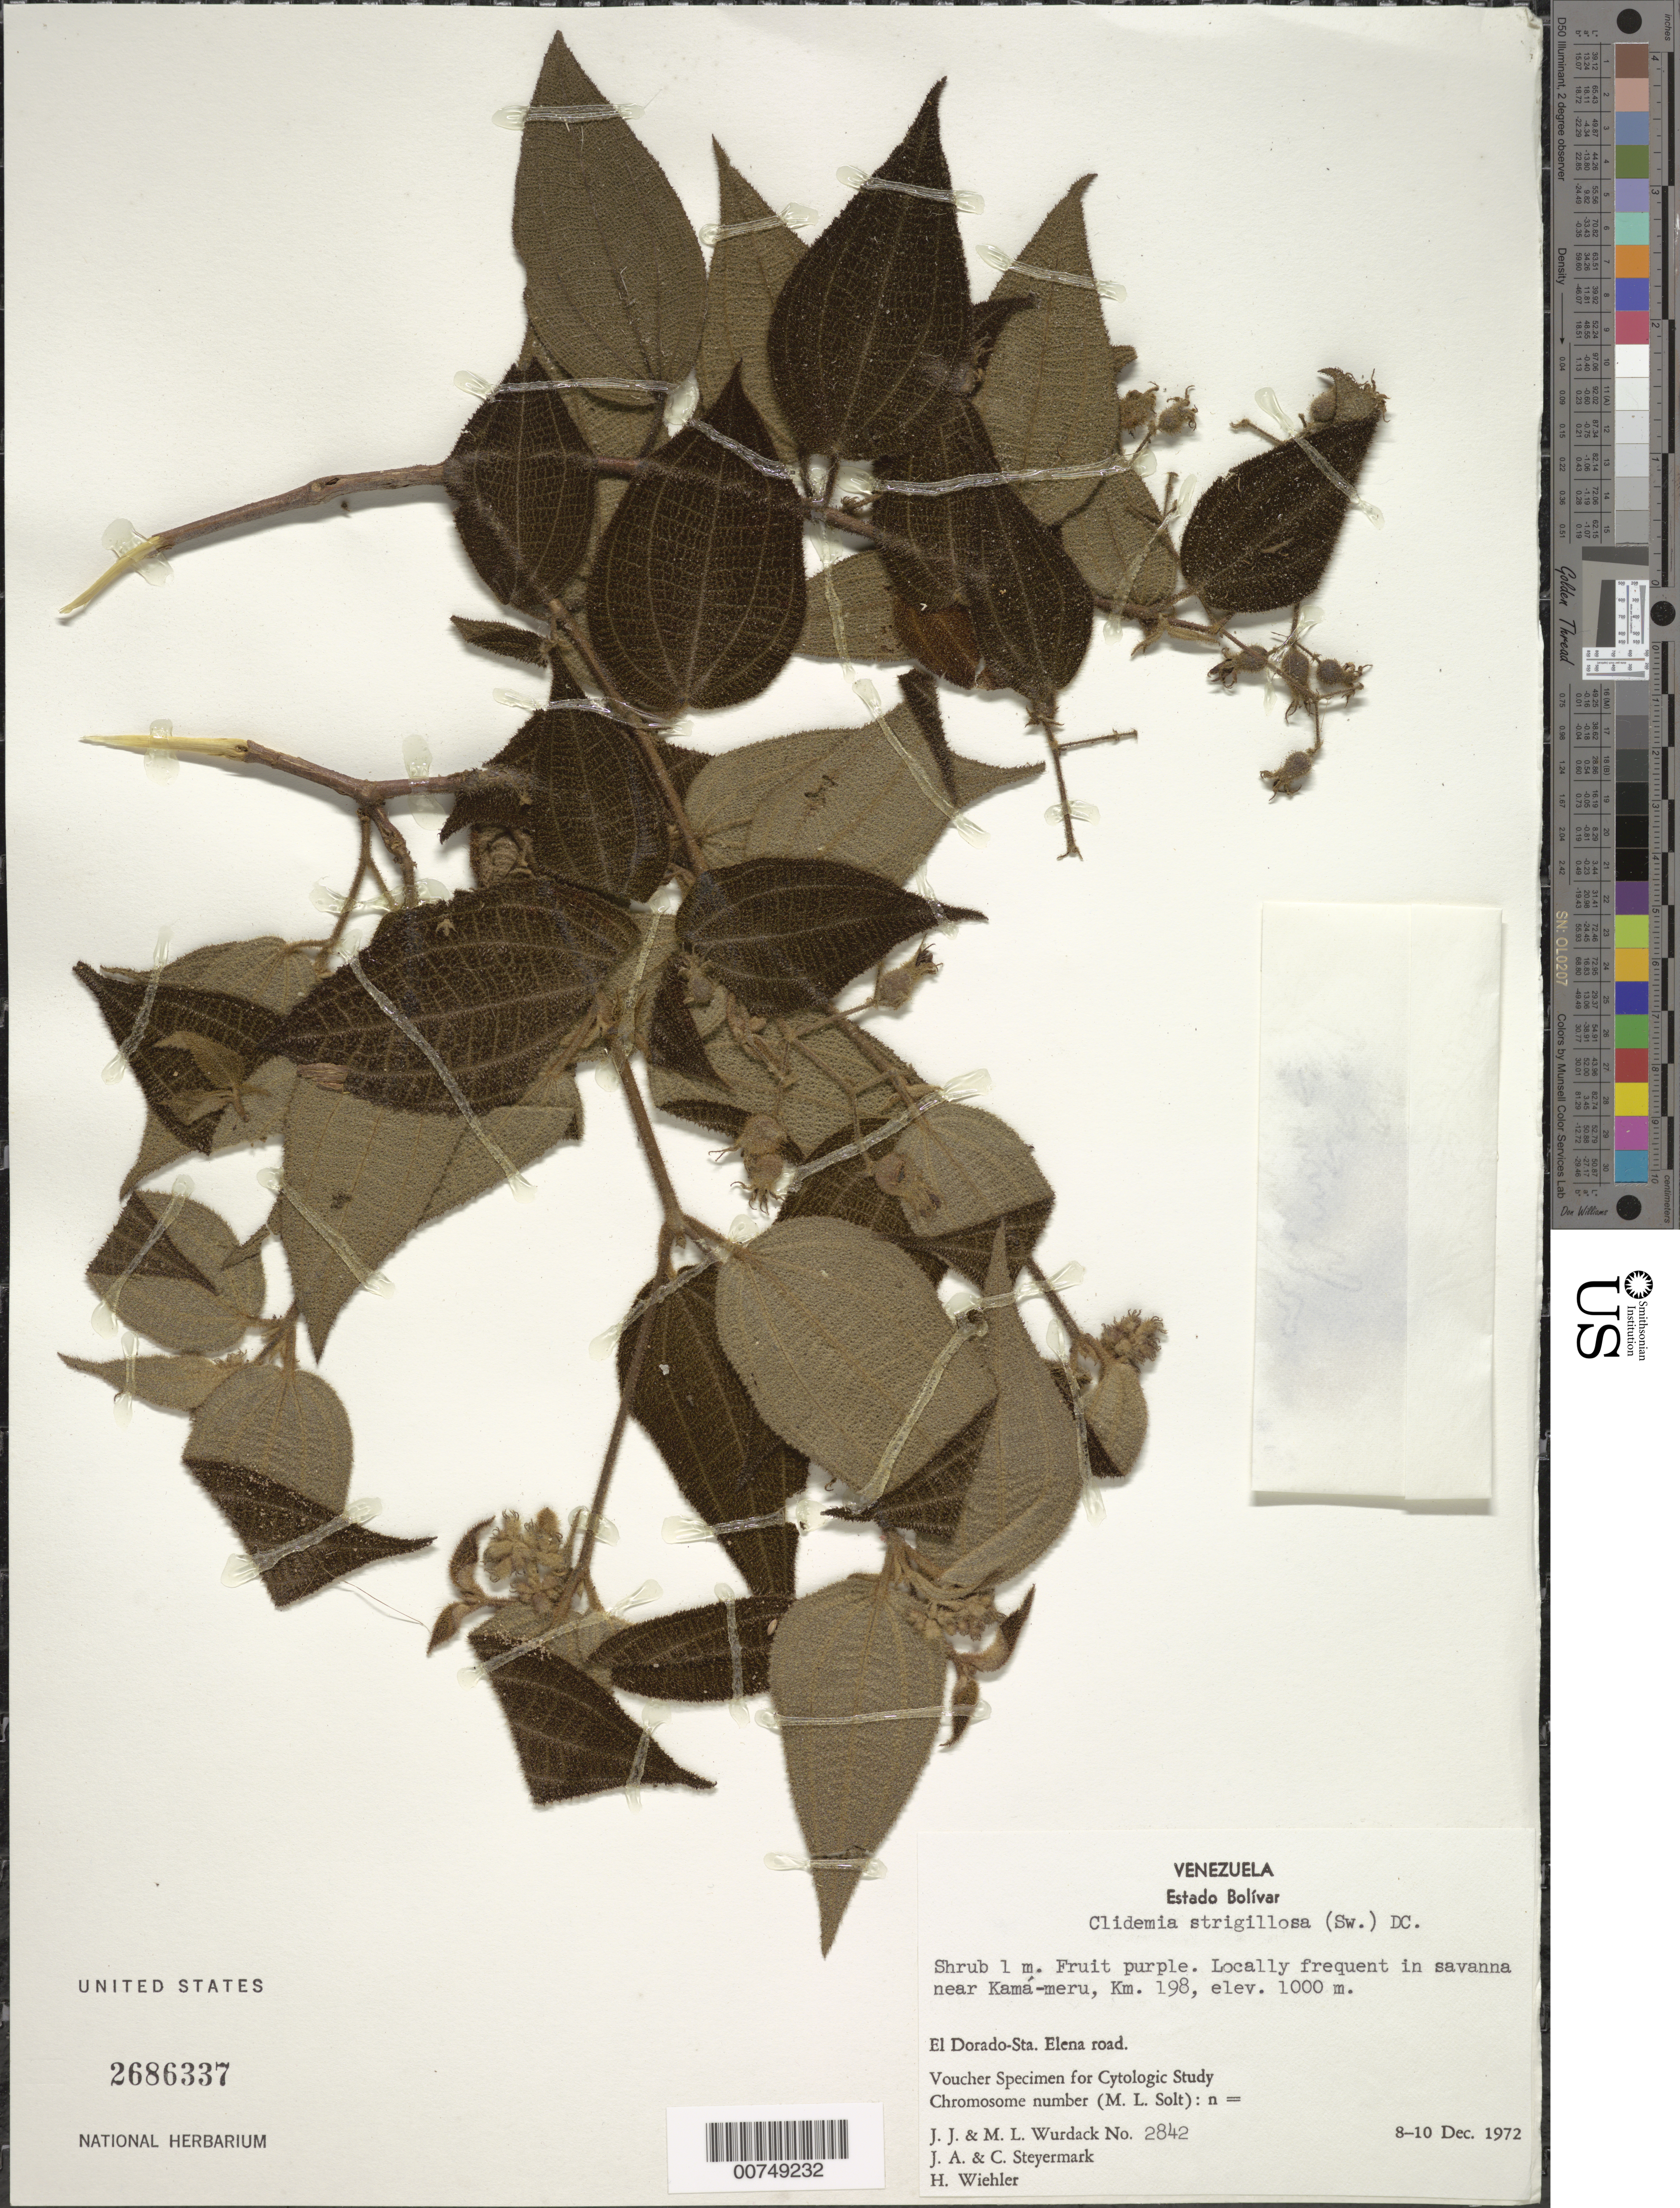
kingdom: Plantae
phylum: Tracheophyta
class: Magnoliopsida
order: Myrtales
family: Melastomataceae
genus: Clidemia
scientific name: Clidemia strigillosa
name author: (Sw.) DC.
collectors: J. J. Wurdack, M. L. Wurdack, J. Steyermark & C. Steyermark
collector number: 2842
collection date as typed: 8-Dec-72 to 10-Dec-72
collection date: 1972-12-08/1972-12-10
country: Venezuela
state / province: Bolívar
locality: El Dorado to Sta. Elena road, near Kama-meru, km 198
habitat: Savanna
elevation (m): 1000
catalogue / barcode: US 2686337